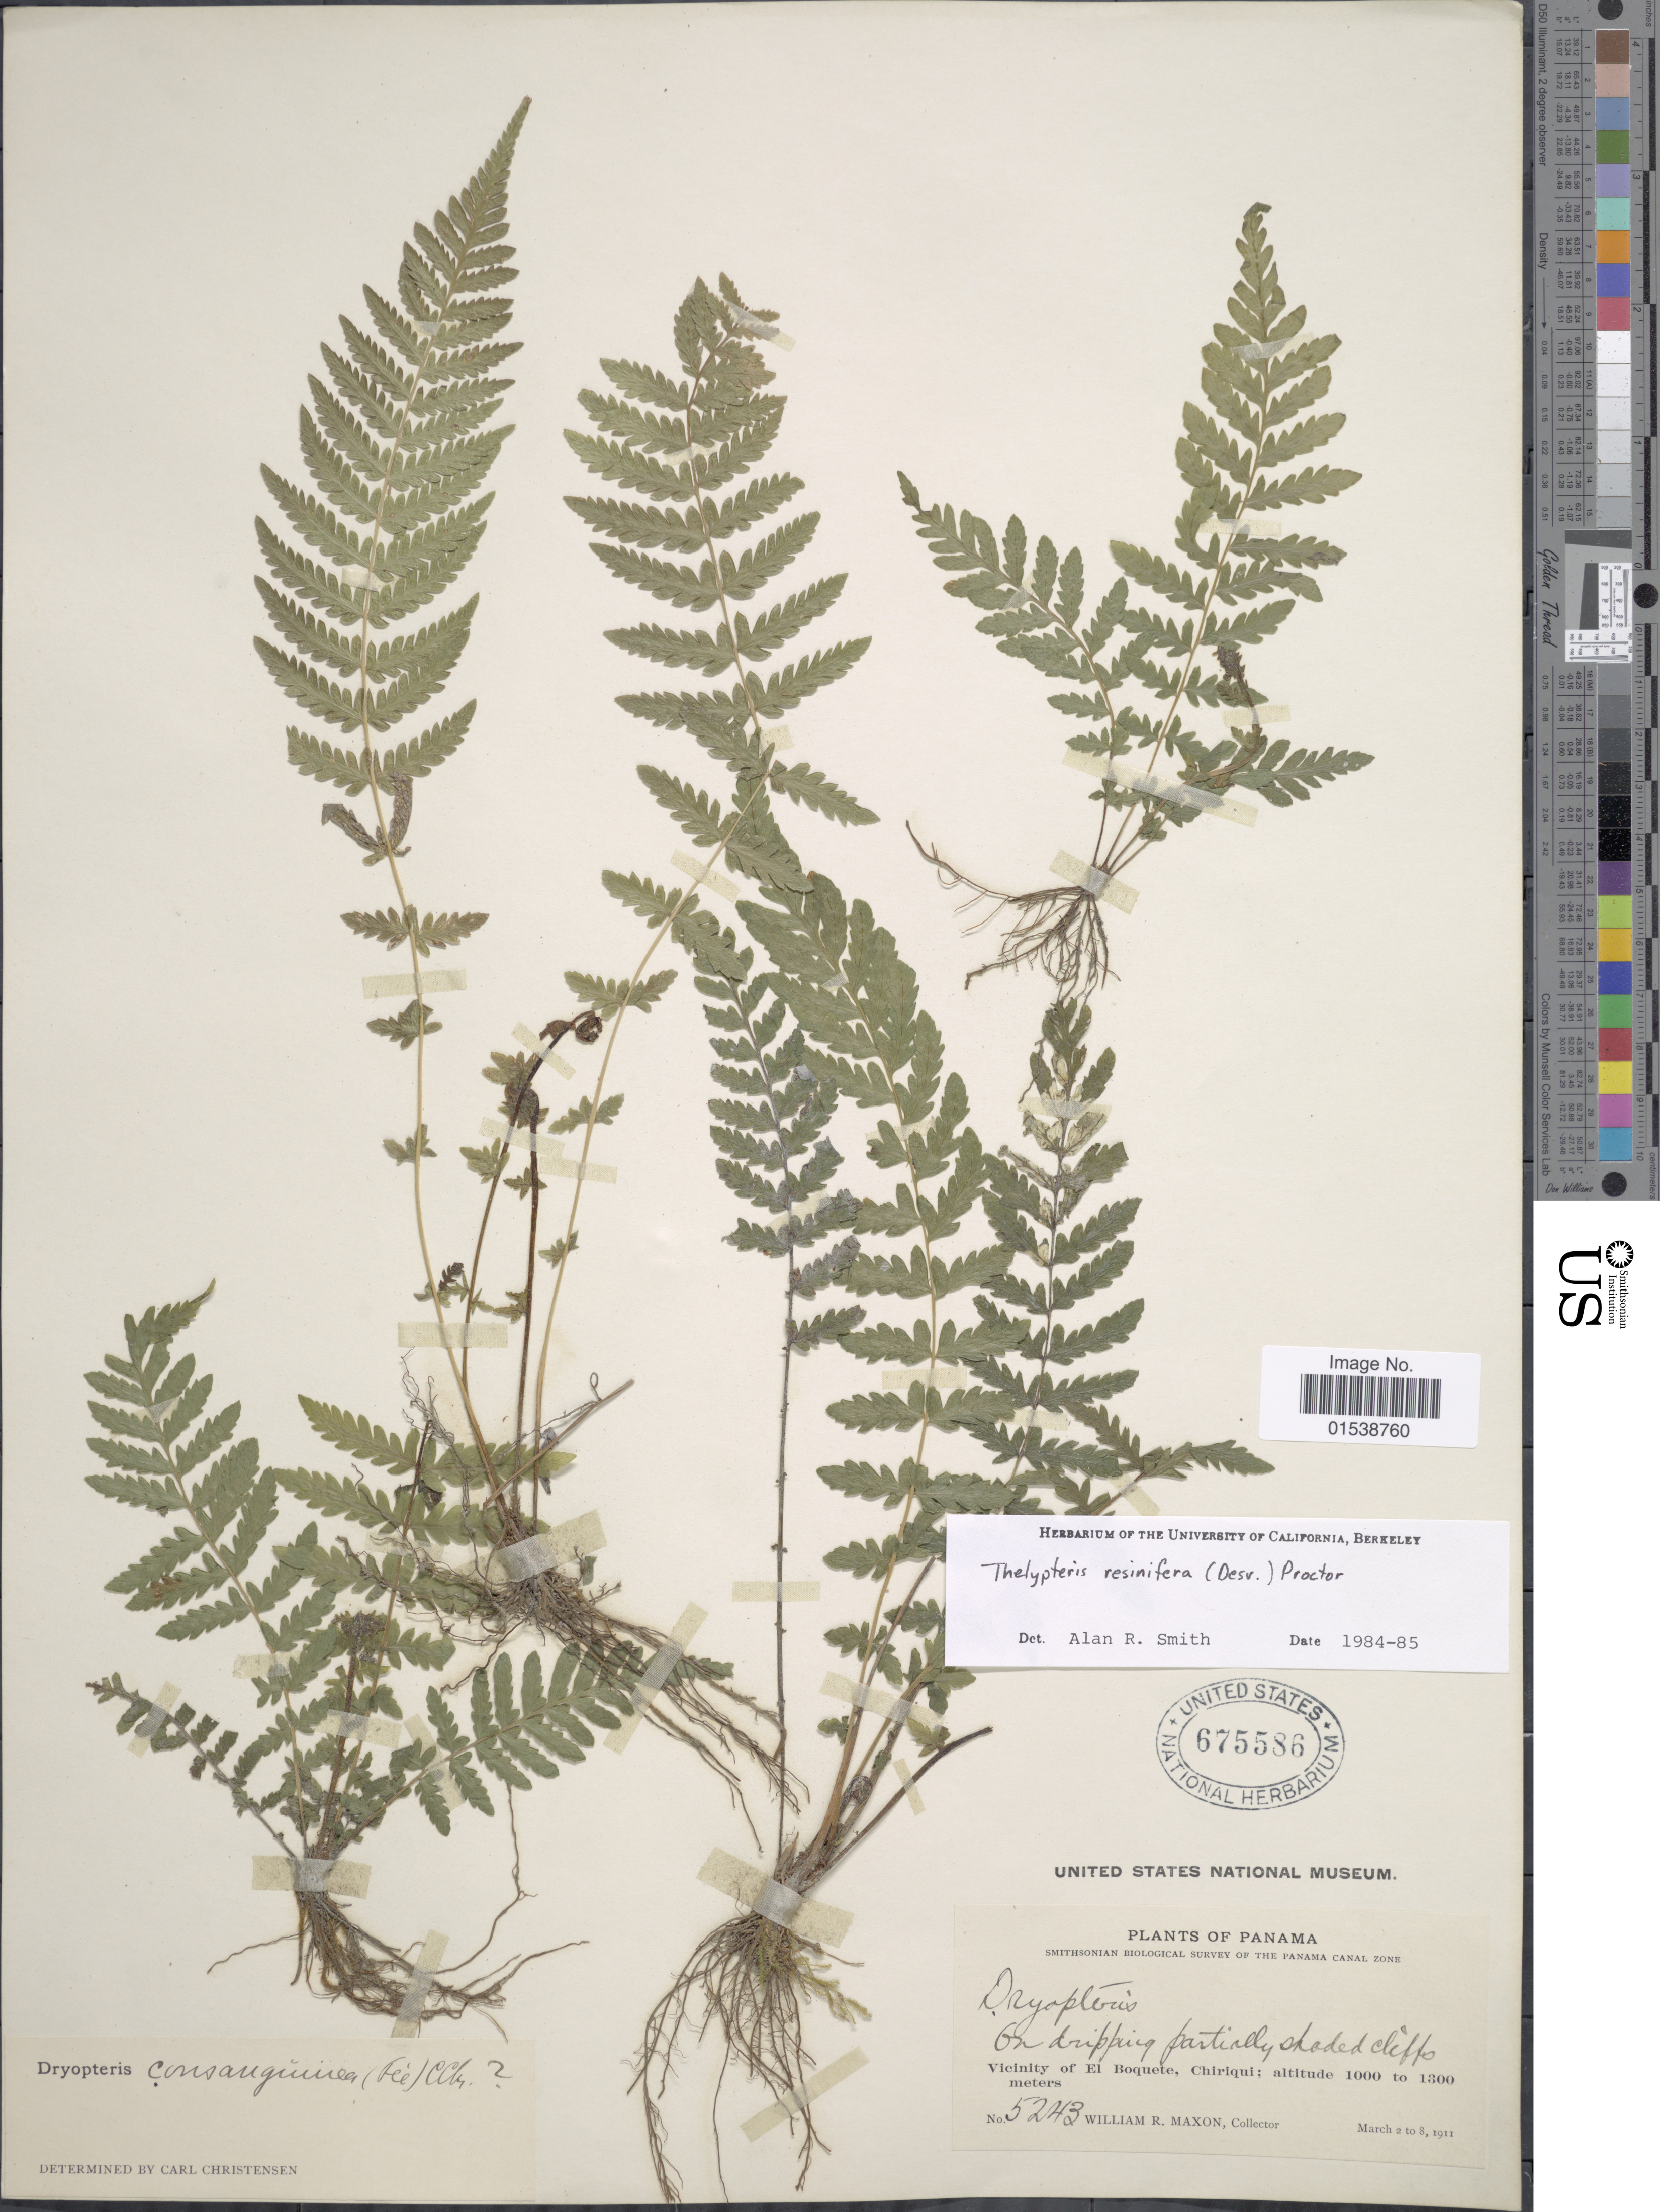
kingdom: Plantae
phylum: Tracheophyta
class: Polypodiopsida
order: Polypodiales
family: Thelypteridaceae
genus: Amauropelta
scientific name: Amauropelta resinifera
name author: (Desv.) Pic. Serm.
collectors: W. R. Maxon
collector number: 5243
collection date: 1911-03-02/1911-03-08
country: Panama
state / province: Chiriqui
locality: Vicinity of El Boquete, Chiriqui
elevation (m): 1000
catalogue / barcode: US 675586